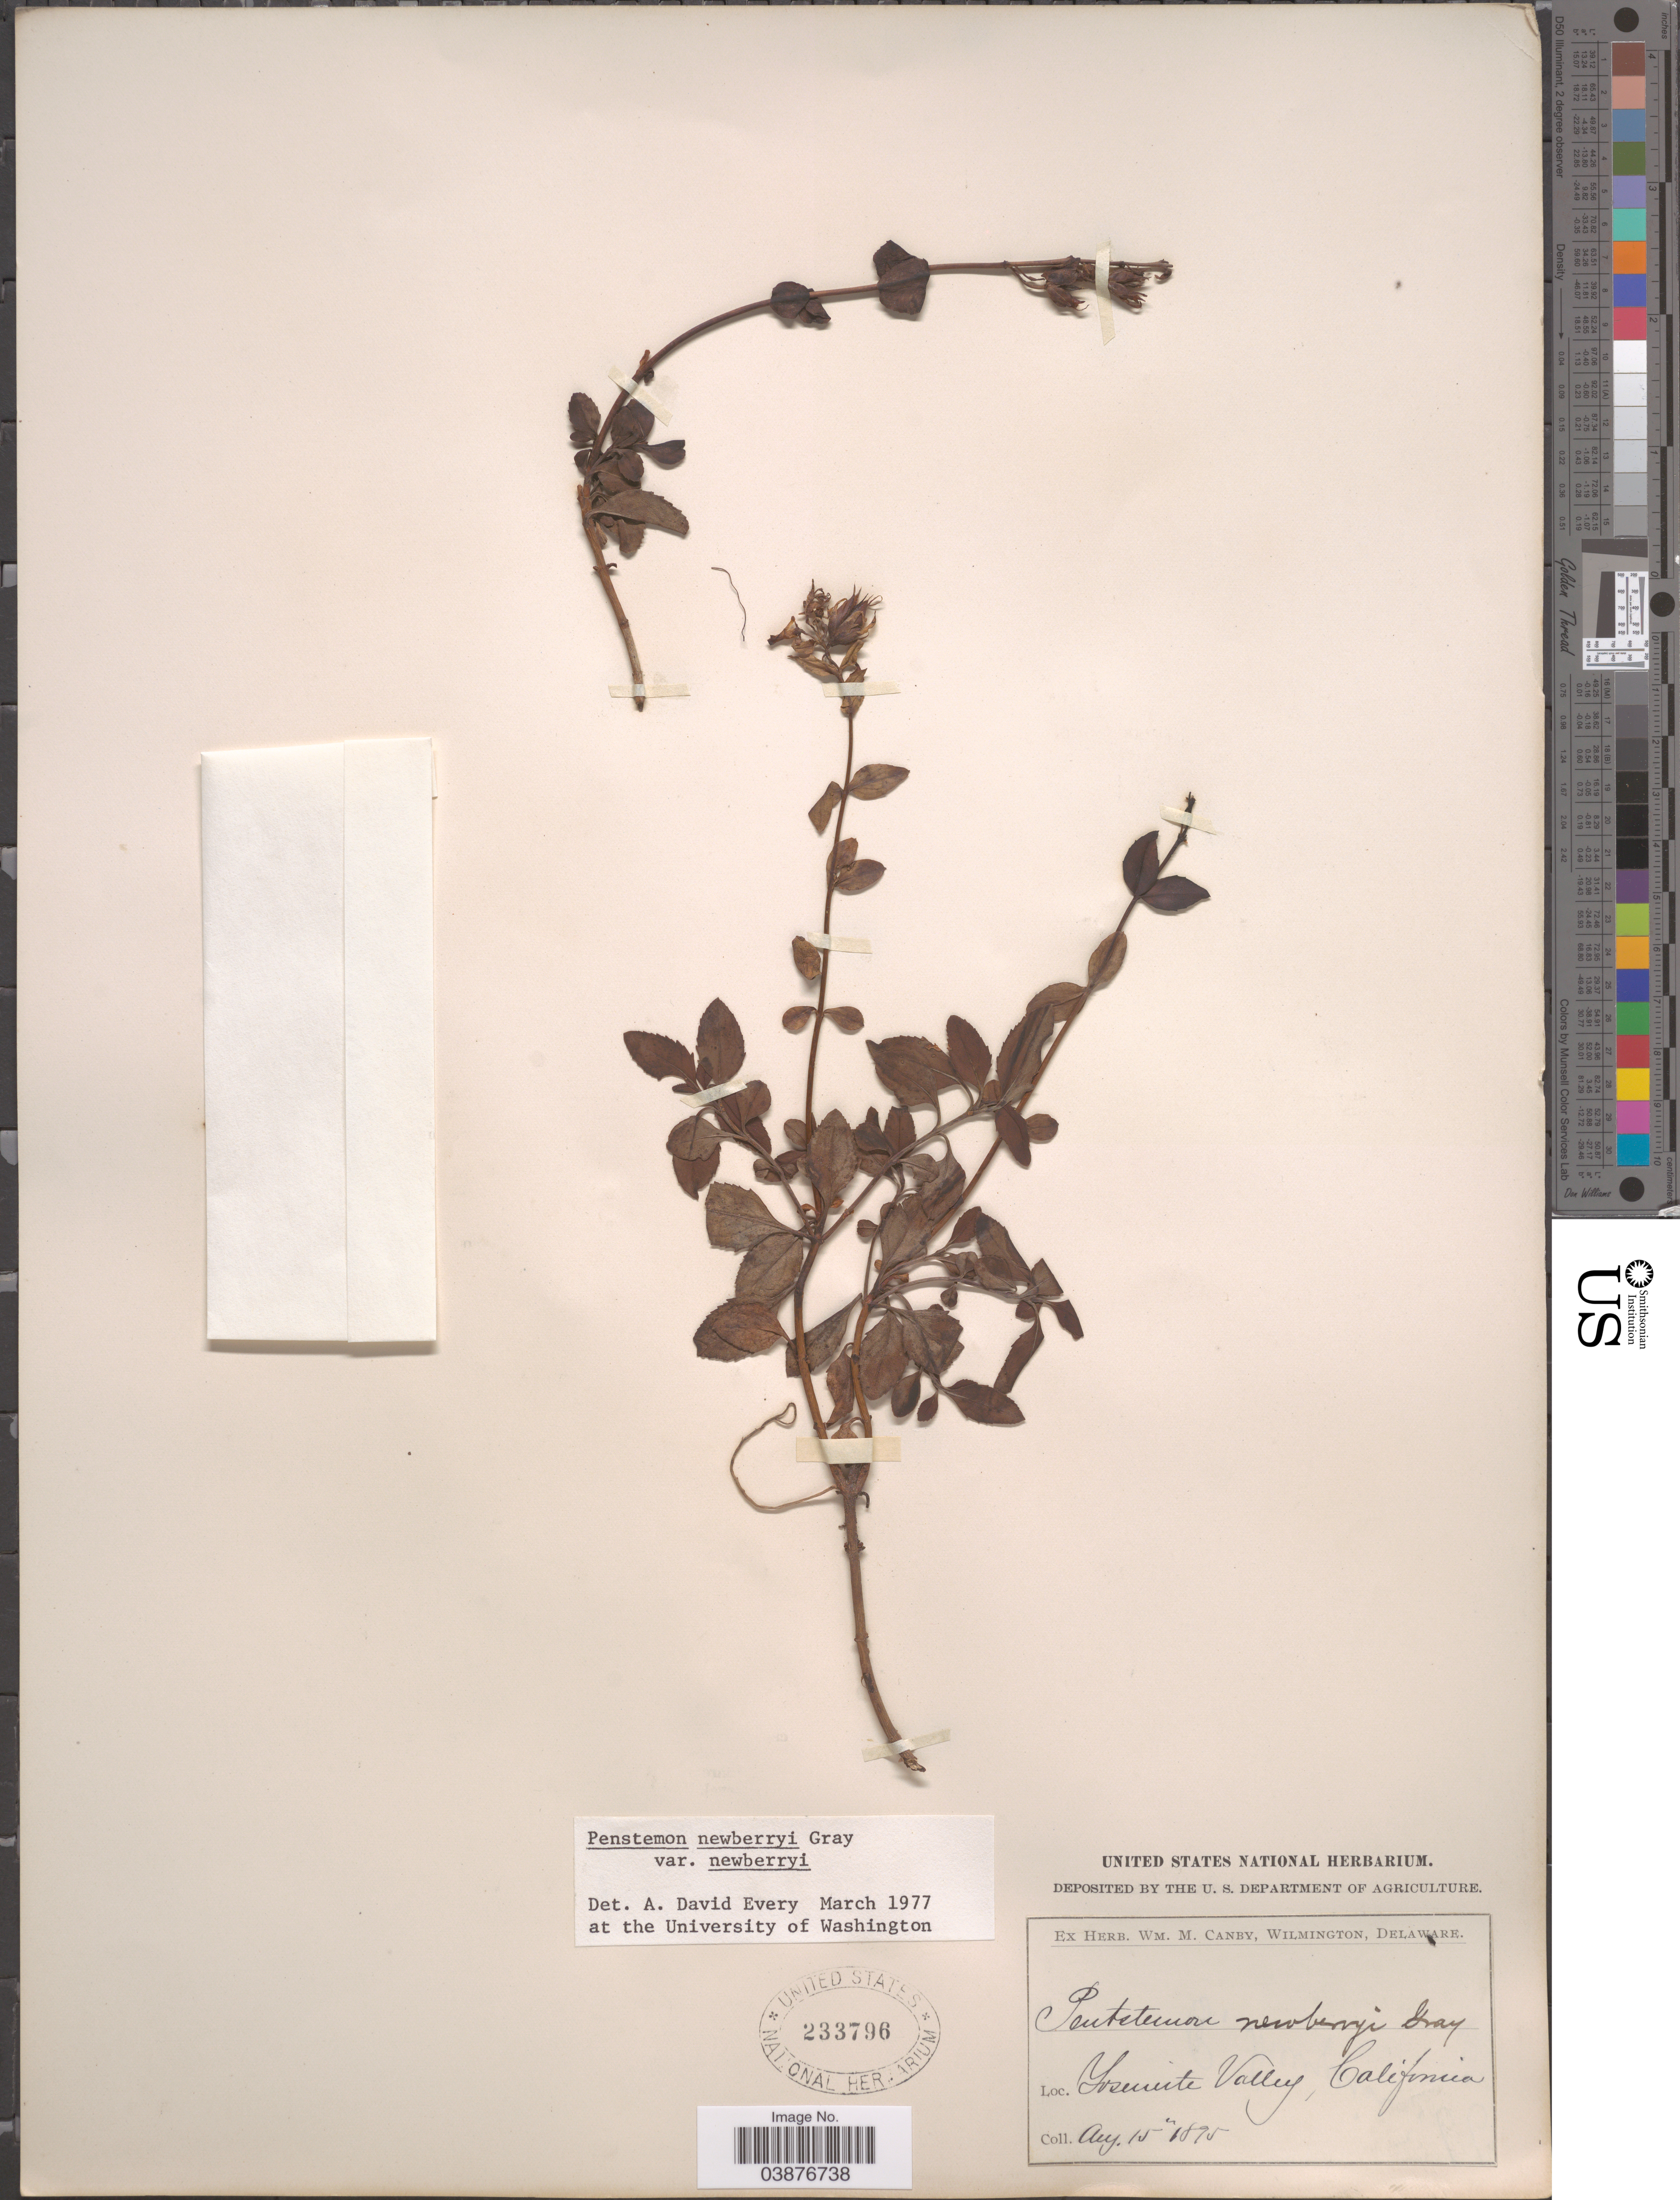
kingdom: Plantae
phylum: Tracheophyta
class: Magnoliopsida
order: Lamiales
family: Plantaginaceae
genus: Penstemon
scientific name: Penstemon newberryi var. newberryi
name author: A. Gray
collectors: ex herb. W.M. Canby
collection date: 1895-08-15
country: United States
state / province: California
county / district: Mariposa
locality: Yosemite Valley.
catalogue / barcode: US 233796